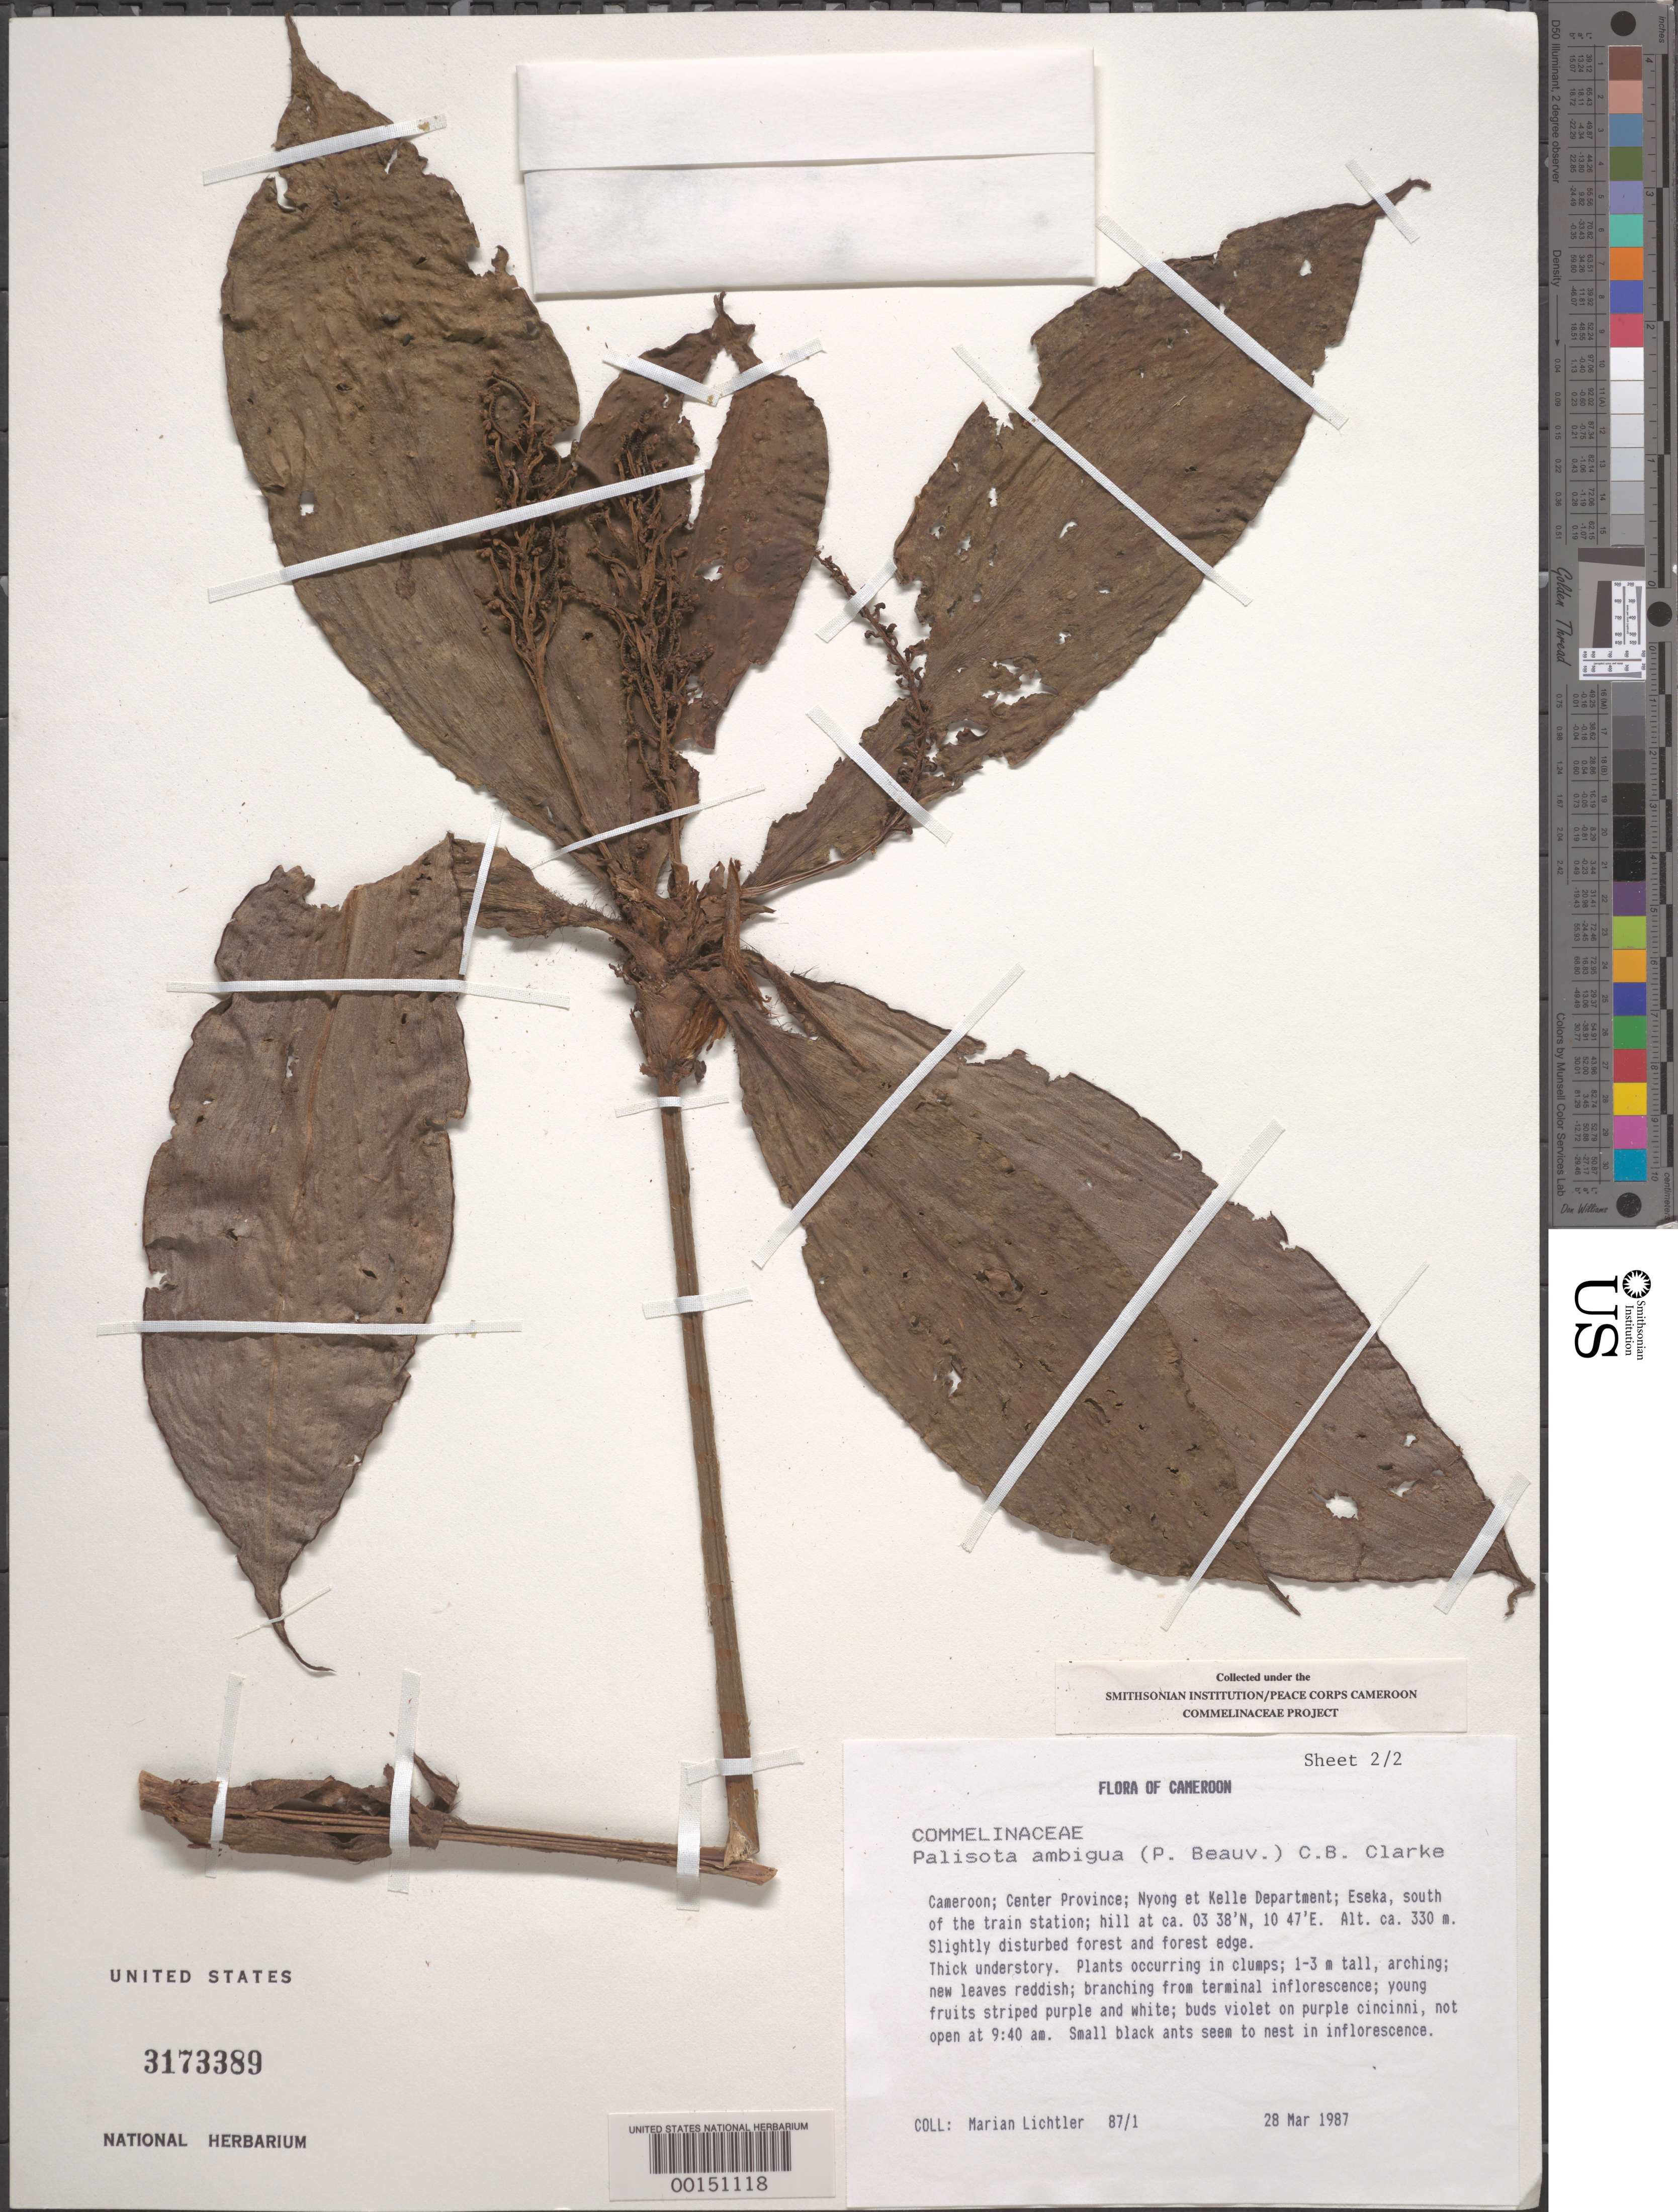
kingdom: Plantae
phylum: Tracheophyta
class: Liliopsida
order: Commelinales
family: Commelinaceae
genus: Palisota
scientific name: Palisota ambigua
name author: (P. Beauv.) C.B. Clarke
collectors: M. Lichtler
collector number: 87/1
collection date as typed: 28 Mar 1987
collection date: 1987-03-28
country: Cameroon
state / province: Centre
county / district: Nyong-et-kélé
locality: Eseka, s of train station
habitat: Slightly disturbed forest and forest edge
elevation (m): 330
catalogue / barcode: US 3173389